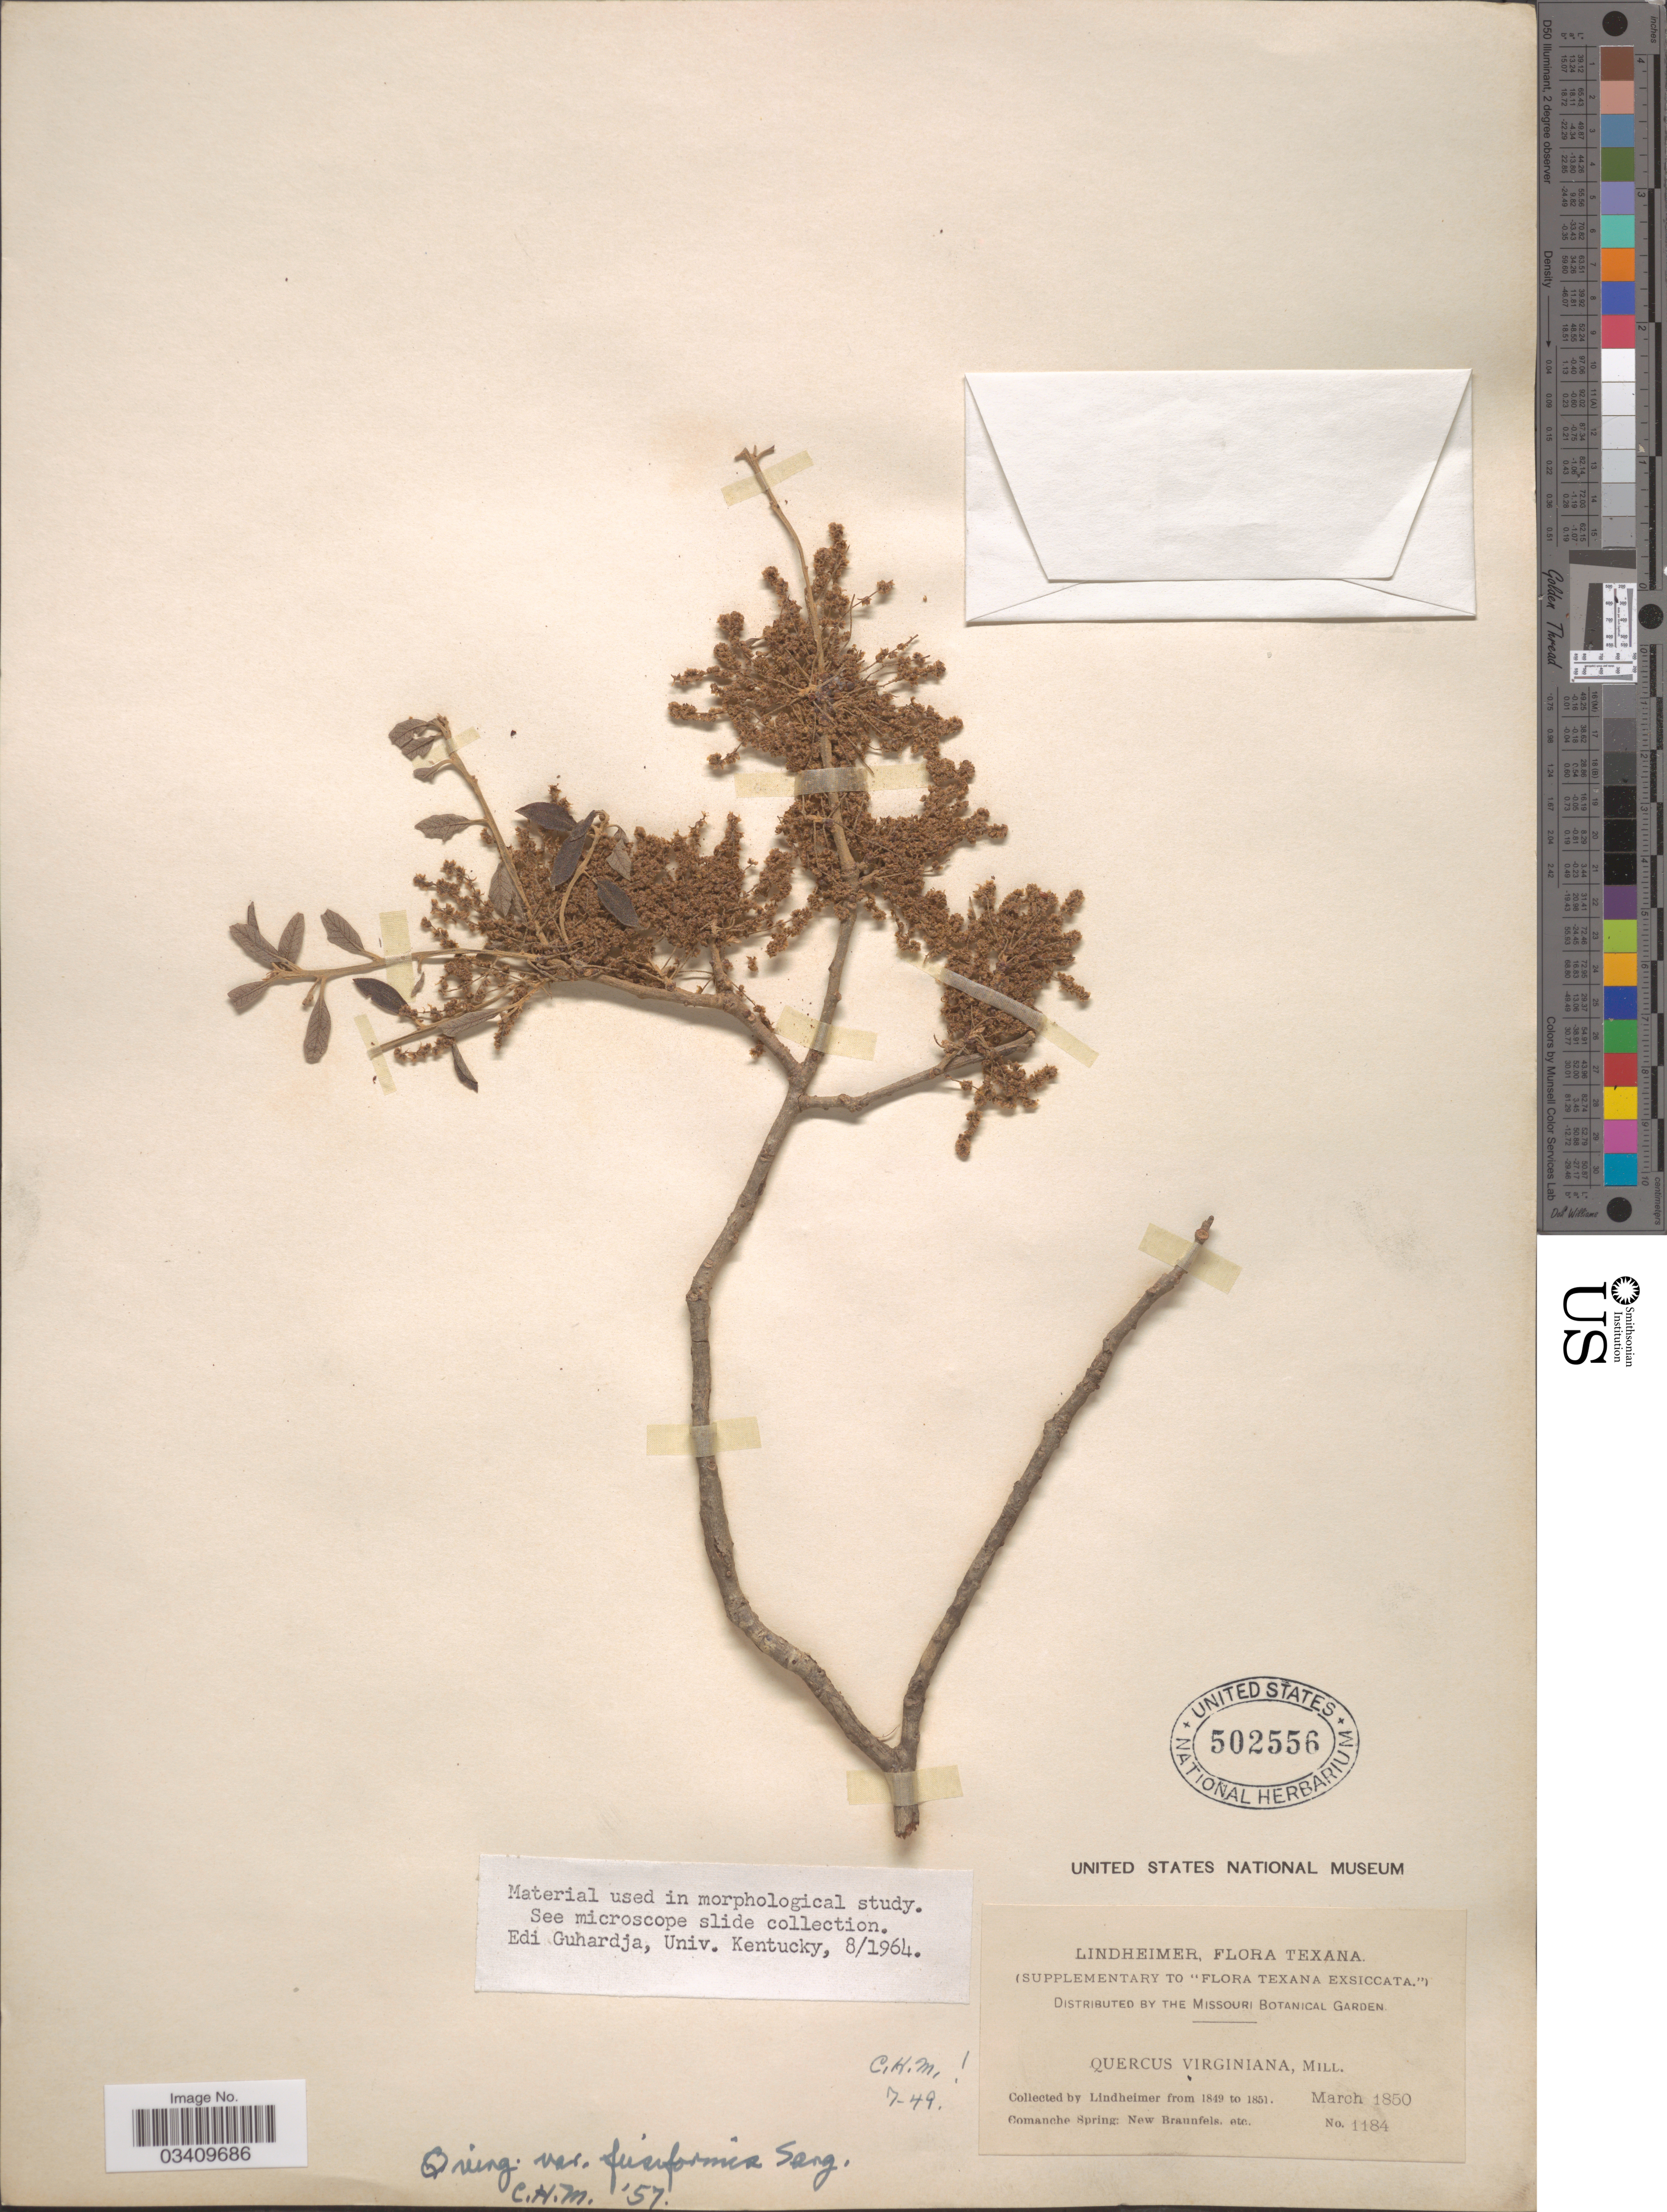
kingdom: Plantae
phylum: Tracheophyta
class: Magnoliopsida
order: Fagales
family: Fagaceae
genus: Quercus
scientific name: Quercus virginiana var. fusiformis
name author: (Small) Sarg.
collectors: -. Lindheimer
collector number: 1184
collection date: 1850-03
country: United States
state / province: Texas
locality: Comanche Spring: New Braunfels, etc.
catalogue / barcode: US 502556